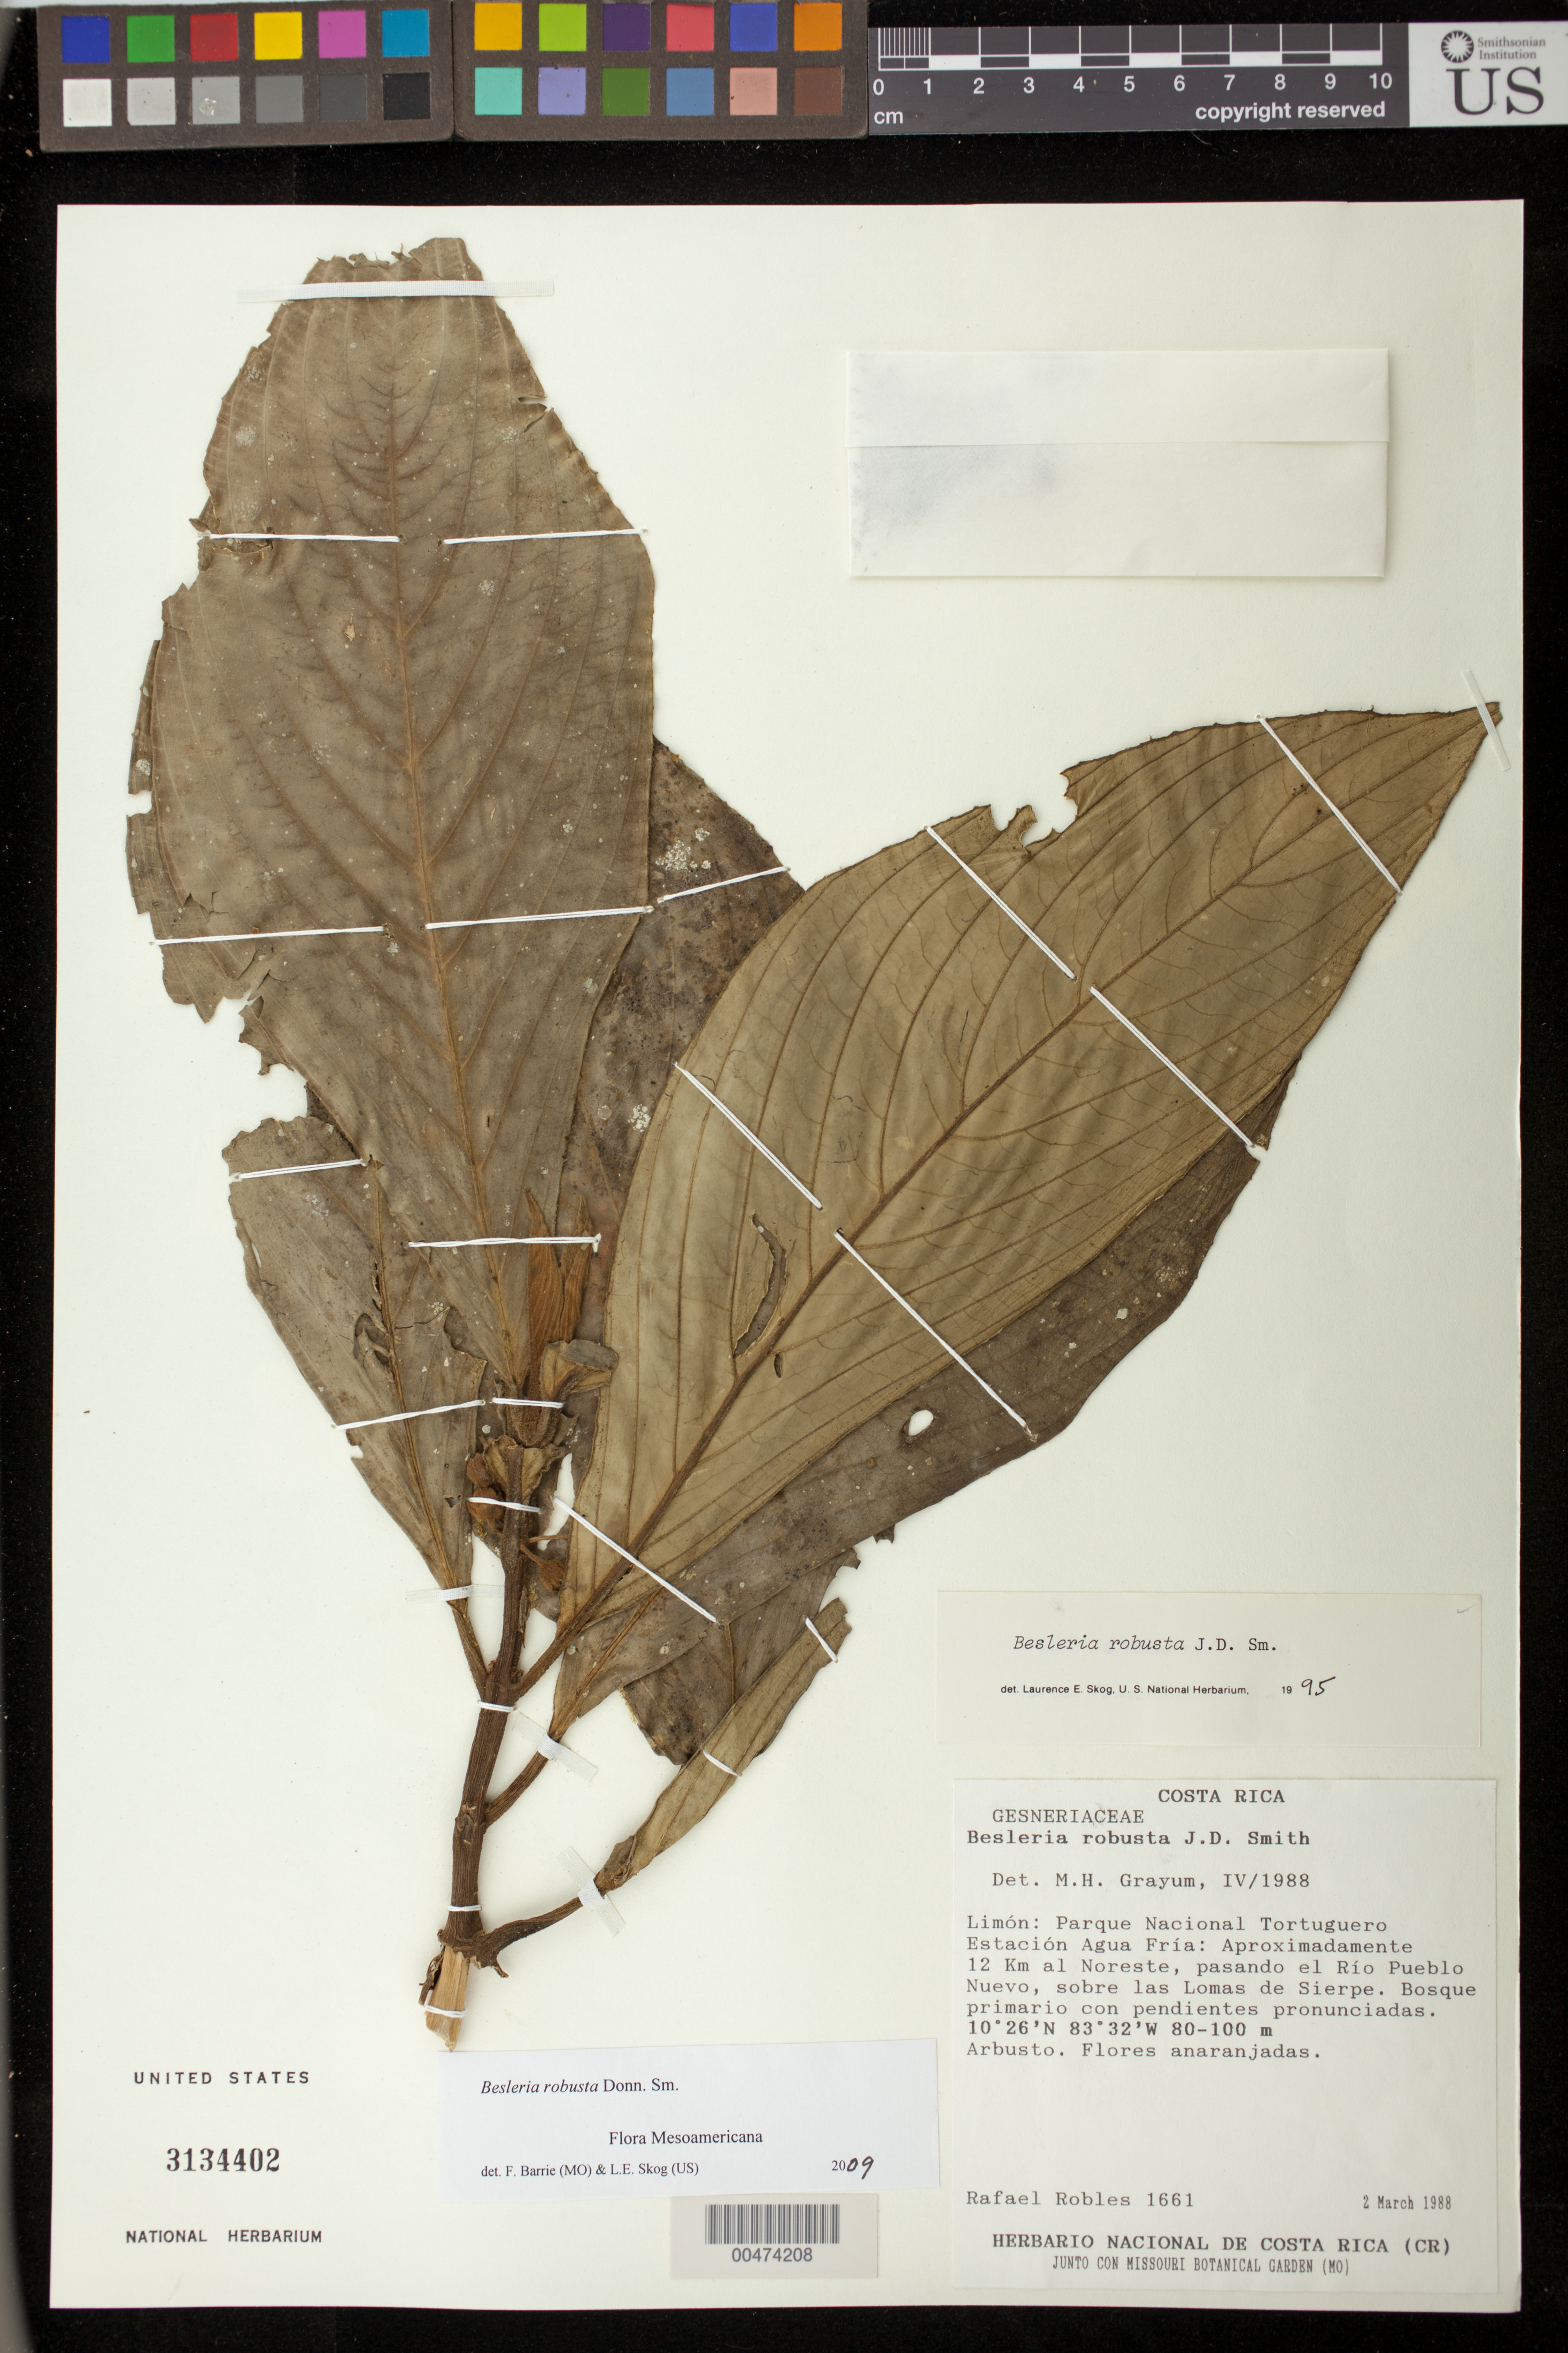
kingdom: Plantae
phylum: Tracheophyta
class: Magnoliopsida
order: Lamiales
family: Gesneriaceae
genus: Besleria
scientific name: Besleria robusta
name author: Donn. Sm.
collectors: R. Robles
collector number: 1661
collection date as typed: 02 Mar 1988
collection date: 1988-03-02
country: Costa Rica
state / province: Limón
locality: Parque Nacional Tortuguero, Estacion Agua Fria, Lomas de Sierpe, 12 km NE of Puesto de P.N. pasando el Rio Pueblo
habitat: Primary forest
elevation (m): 80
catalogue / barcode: US 3134402